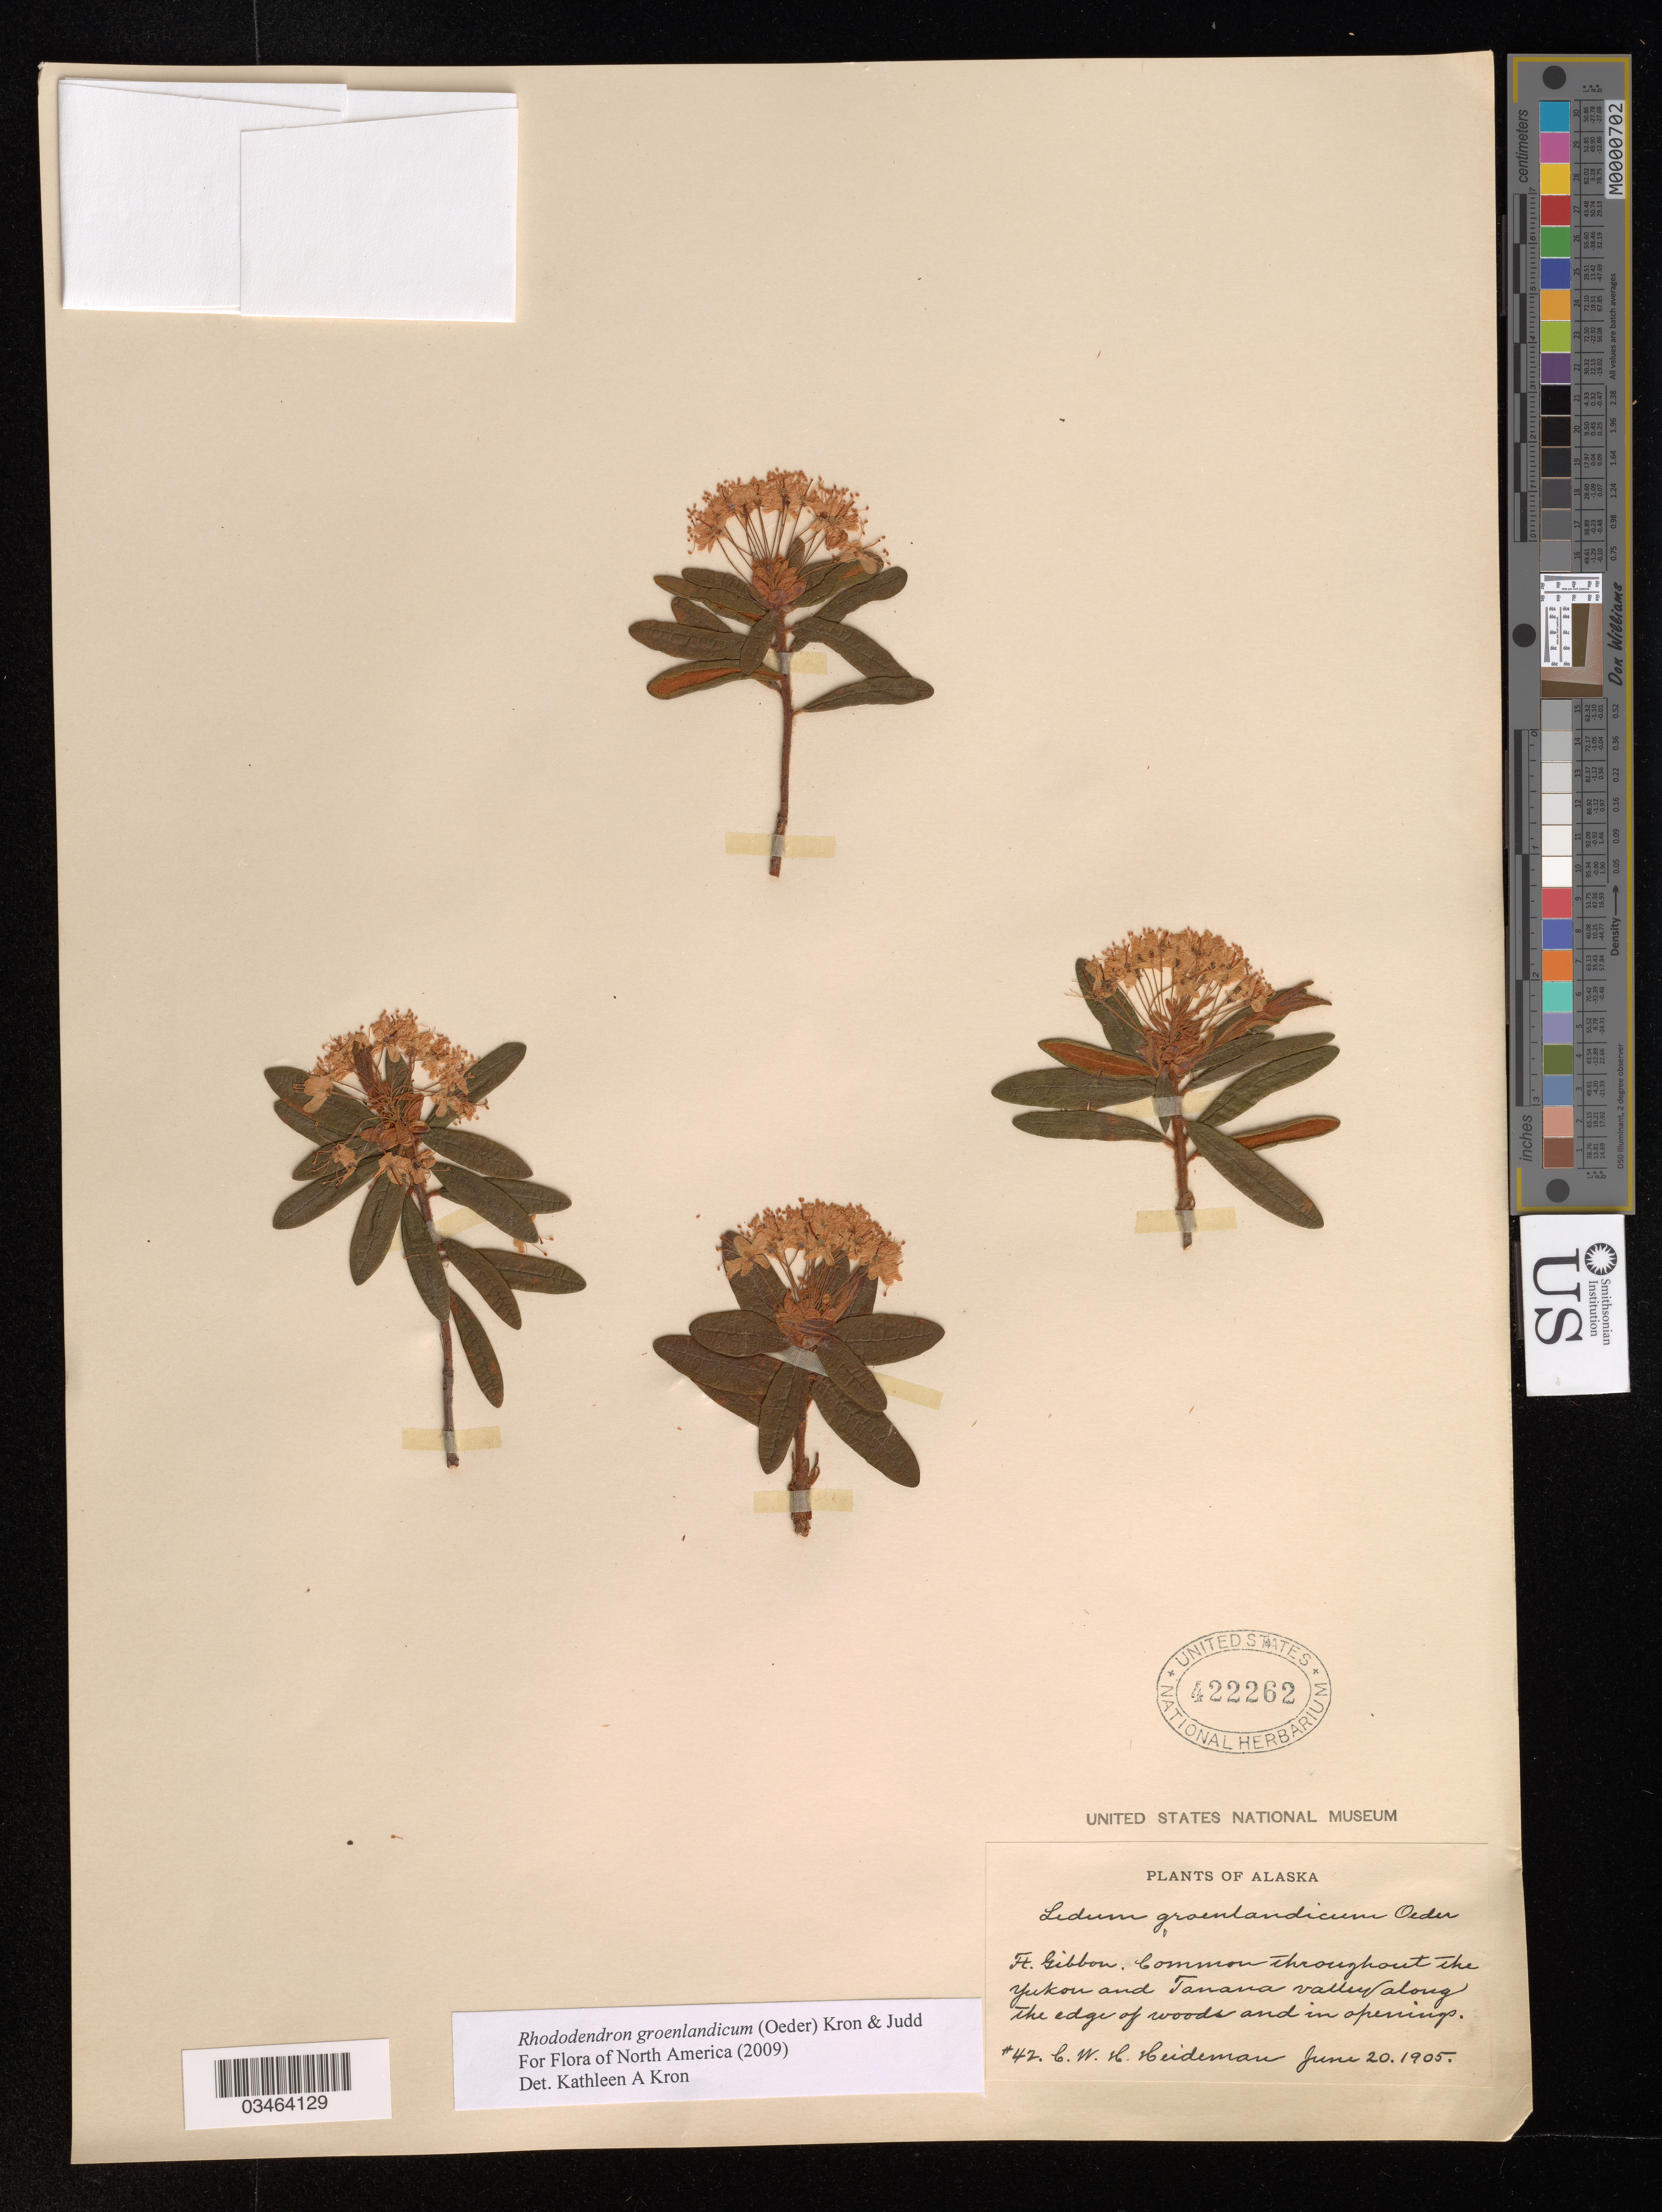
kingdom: Plantae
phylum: Tracheophyta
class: Magnoliopsida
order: Ericales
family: Ericaceae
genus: Rhododendron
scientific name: Rhododendron groenlandicum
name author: (Oeder) Kron & Judd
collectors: C. Heideman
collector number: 42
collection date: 1905-06-20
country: United States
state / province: Alaska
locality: Ft. Gibbon. Common throughout the Yukon and Tanana valley along the edge of woods and in openings.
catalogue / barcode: US 422262